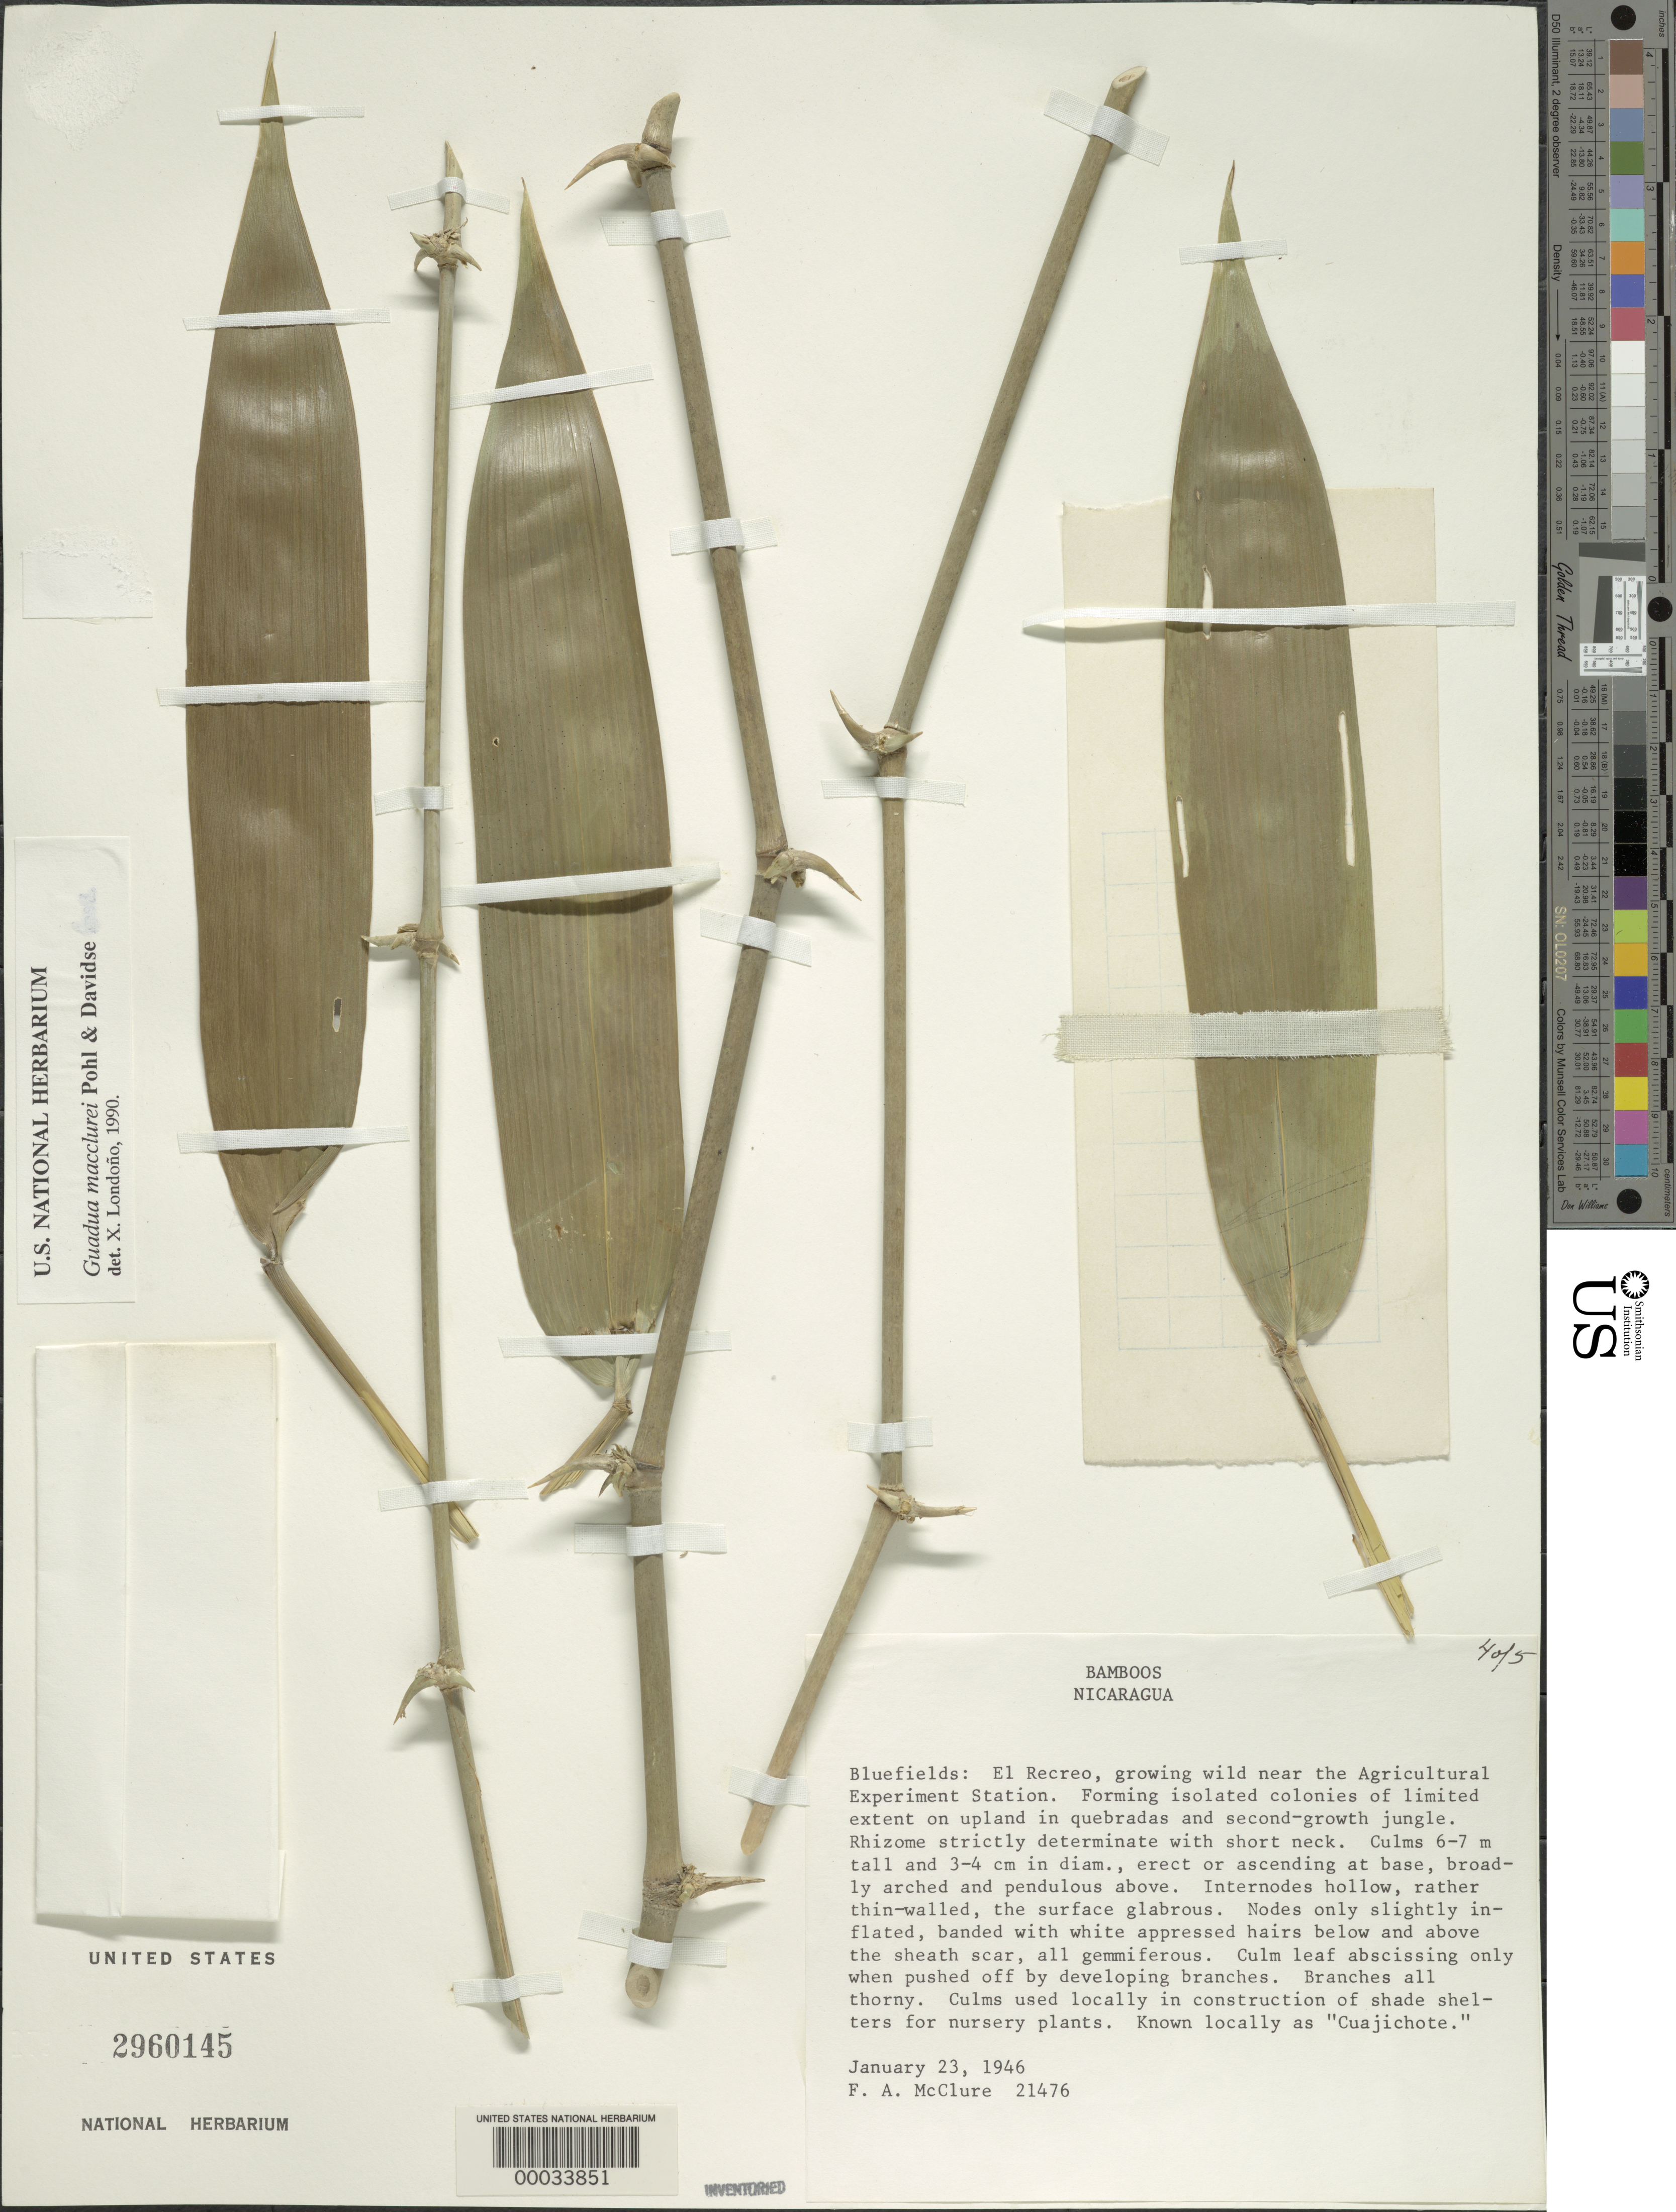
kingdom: Plantae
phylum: Tracheophyta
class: Liliopsida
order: Poales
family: Poaceae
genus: Guadua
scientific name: Guadua macclurei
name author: R.W. Pohl & Davidse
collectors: F. A. McClure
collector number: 21476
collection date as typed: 23 Jan 1946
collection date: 1946-01-23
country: Nicaragua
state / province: Atlántico Sur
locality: Bluefields: el recreo, agr. expt. st.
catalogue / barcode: US 2960145